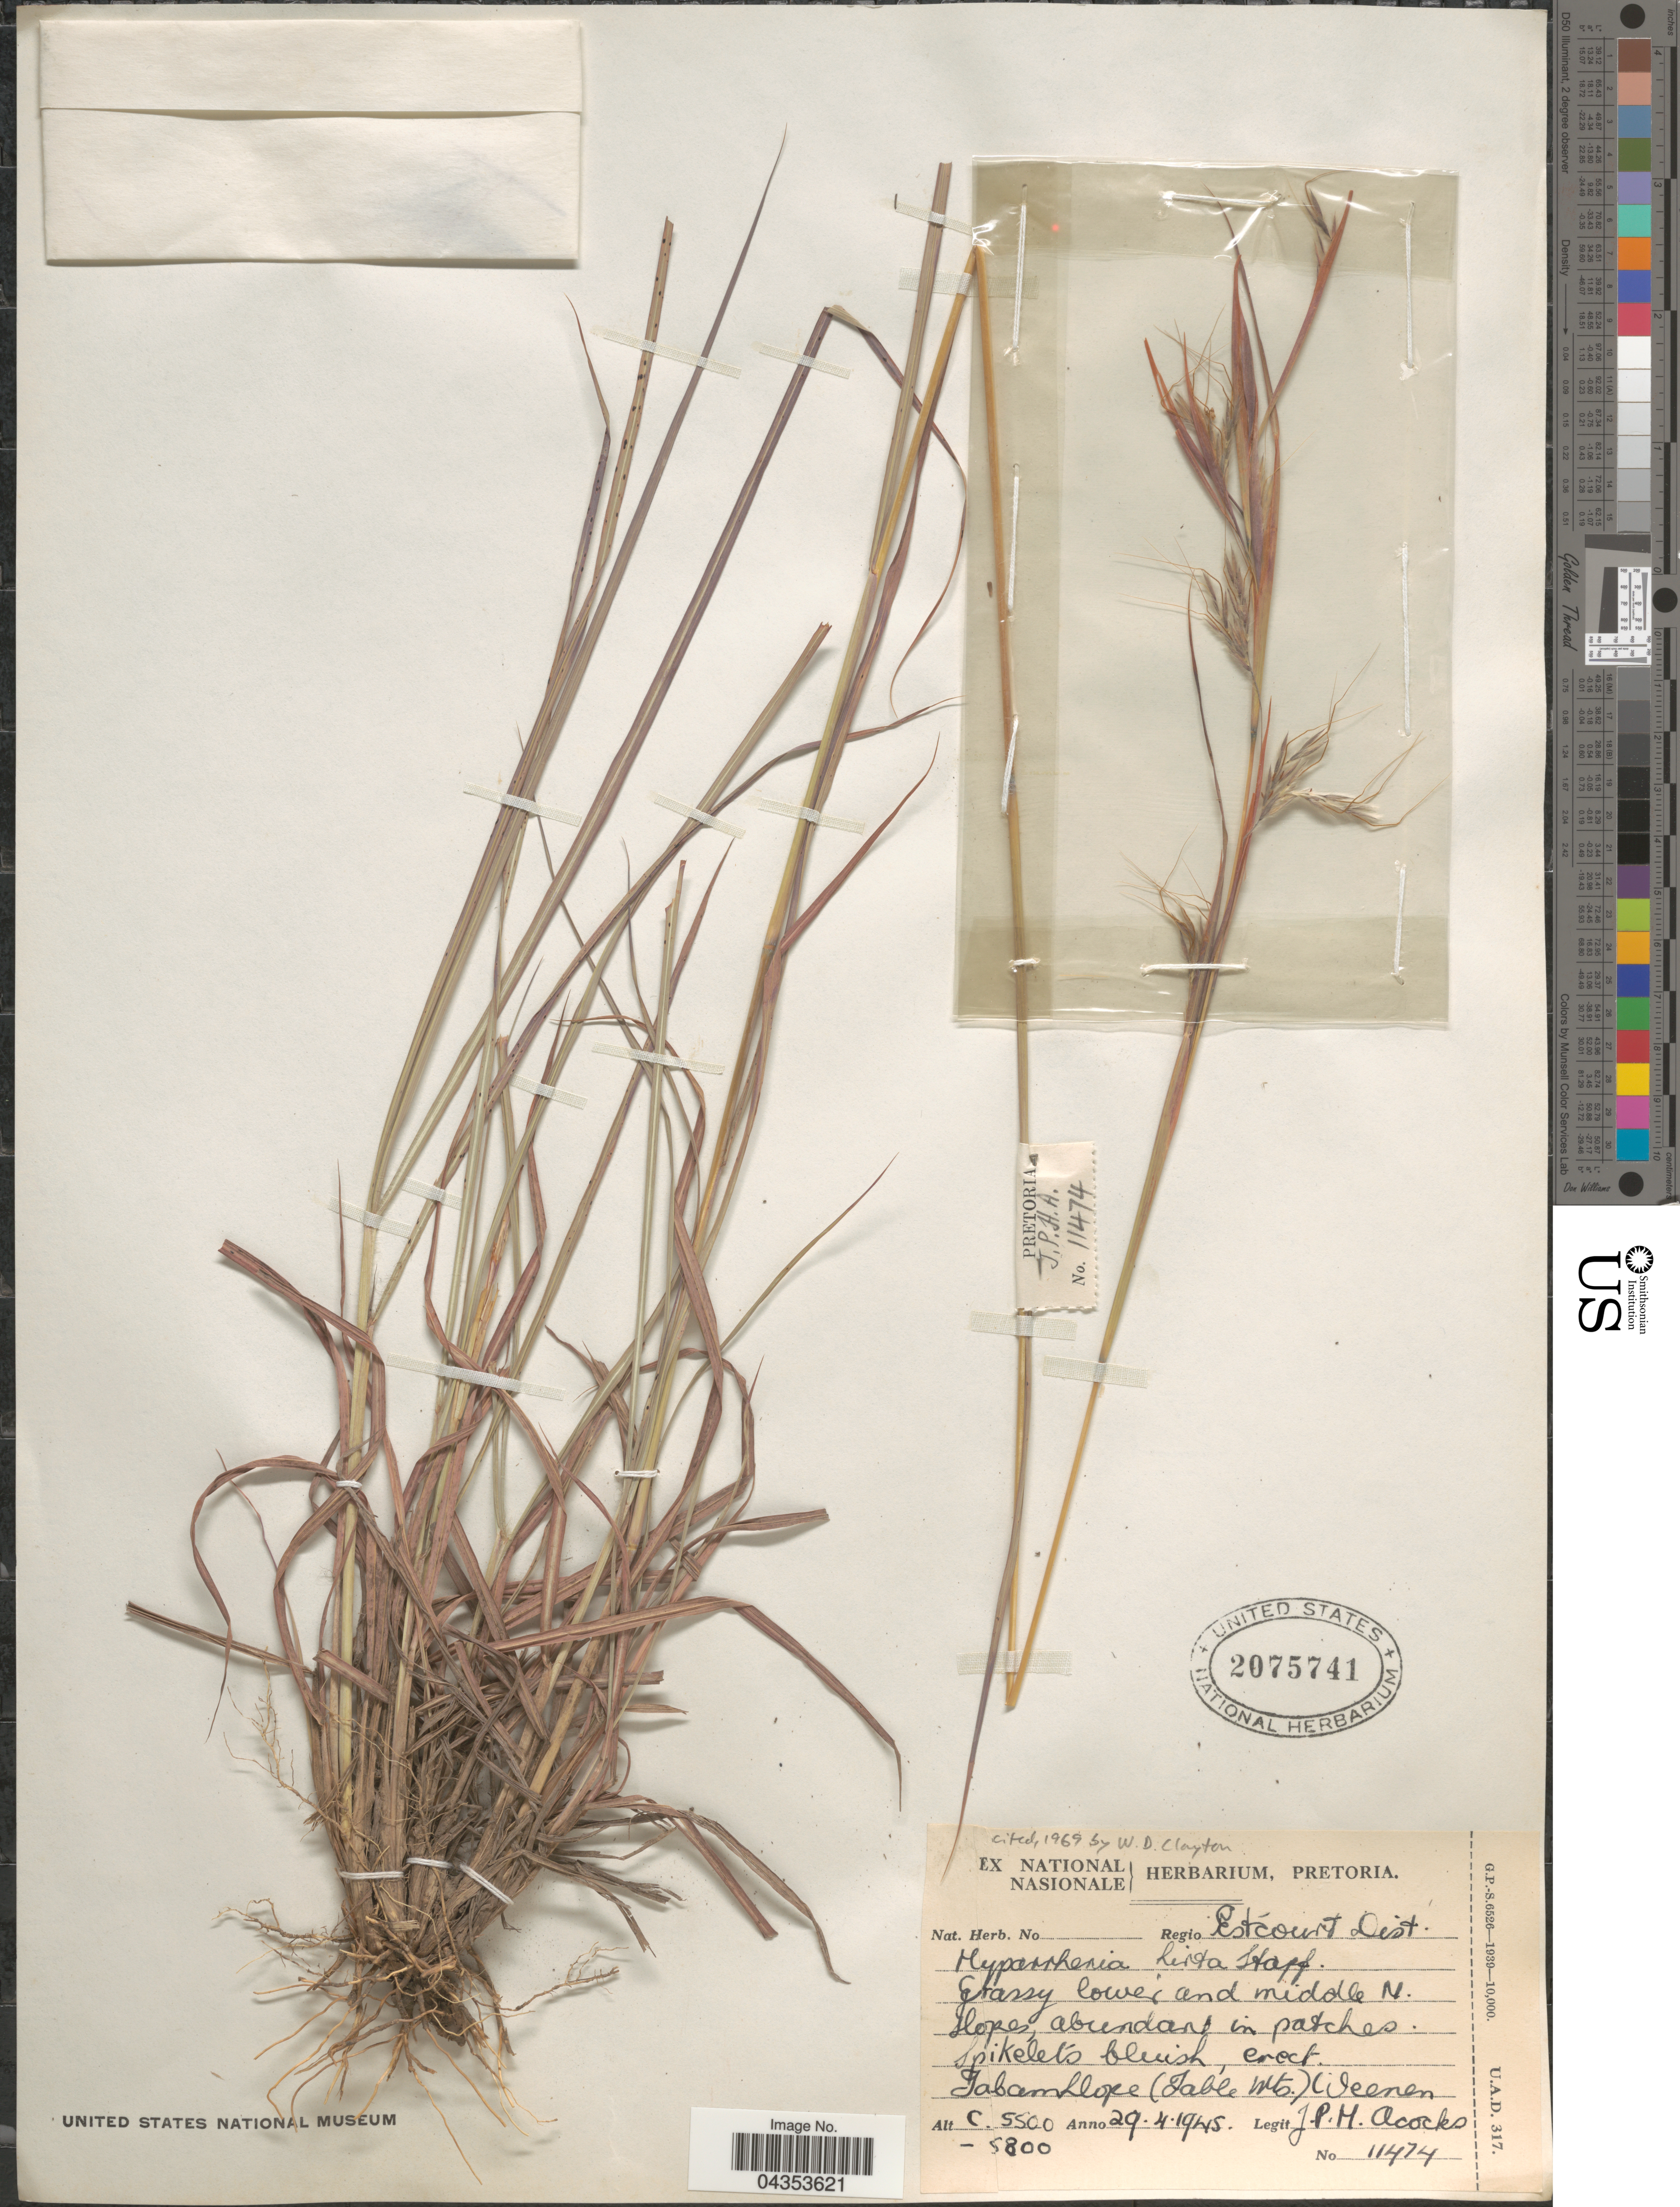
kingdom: Plantae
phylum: Tracheophyta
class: Liliopsida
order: Poales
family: Poaceae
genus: Hyparrhenia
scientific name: Hyparrhenia hirta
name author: (L.) Stapf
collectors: J. P. Acocks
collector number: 11474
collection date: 1945-04-29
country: South Africa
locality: Regio Estcourt Dist. Grassy lower and middle N. slopes, abundant in patches. Tabamhlope (Table Mts.) C. Weenen.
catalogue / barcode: US 2075741